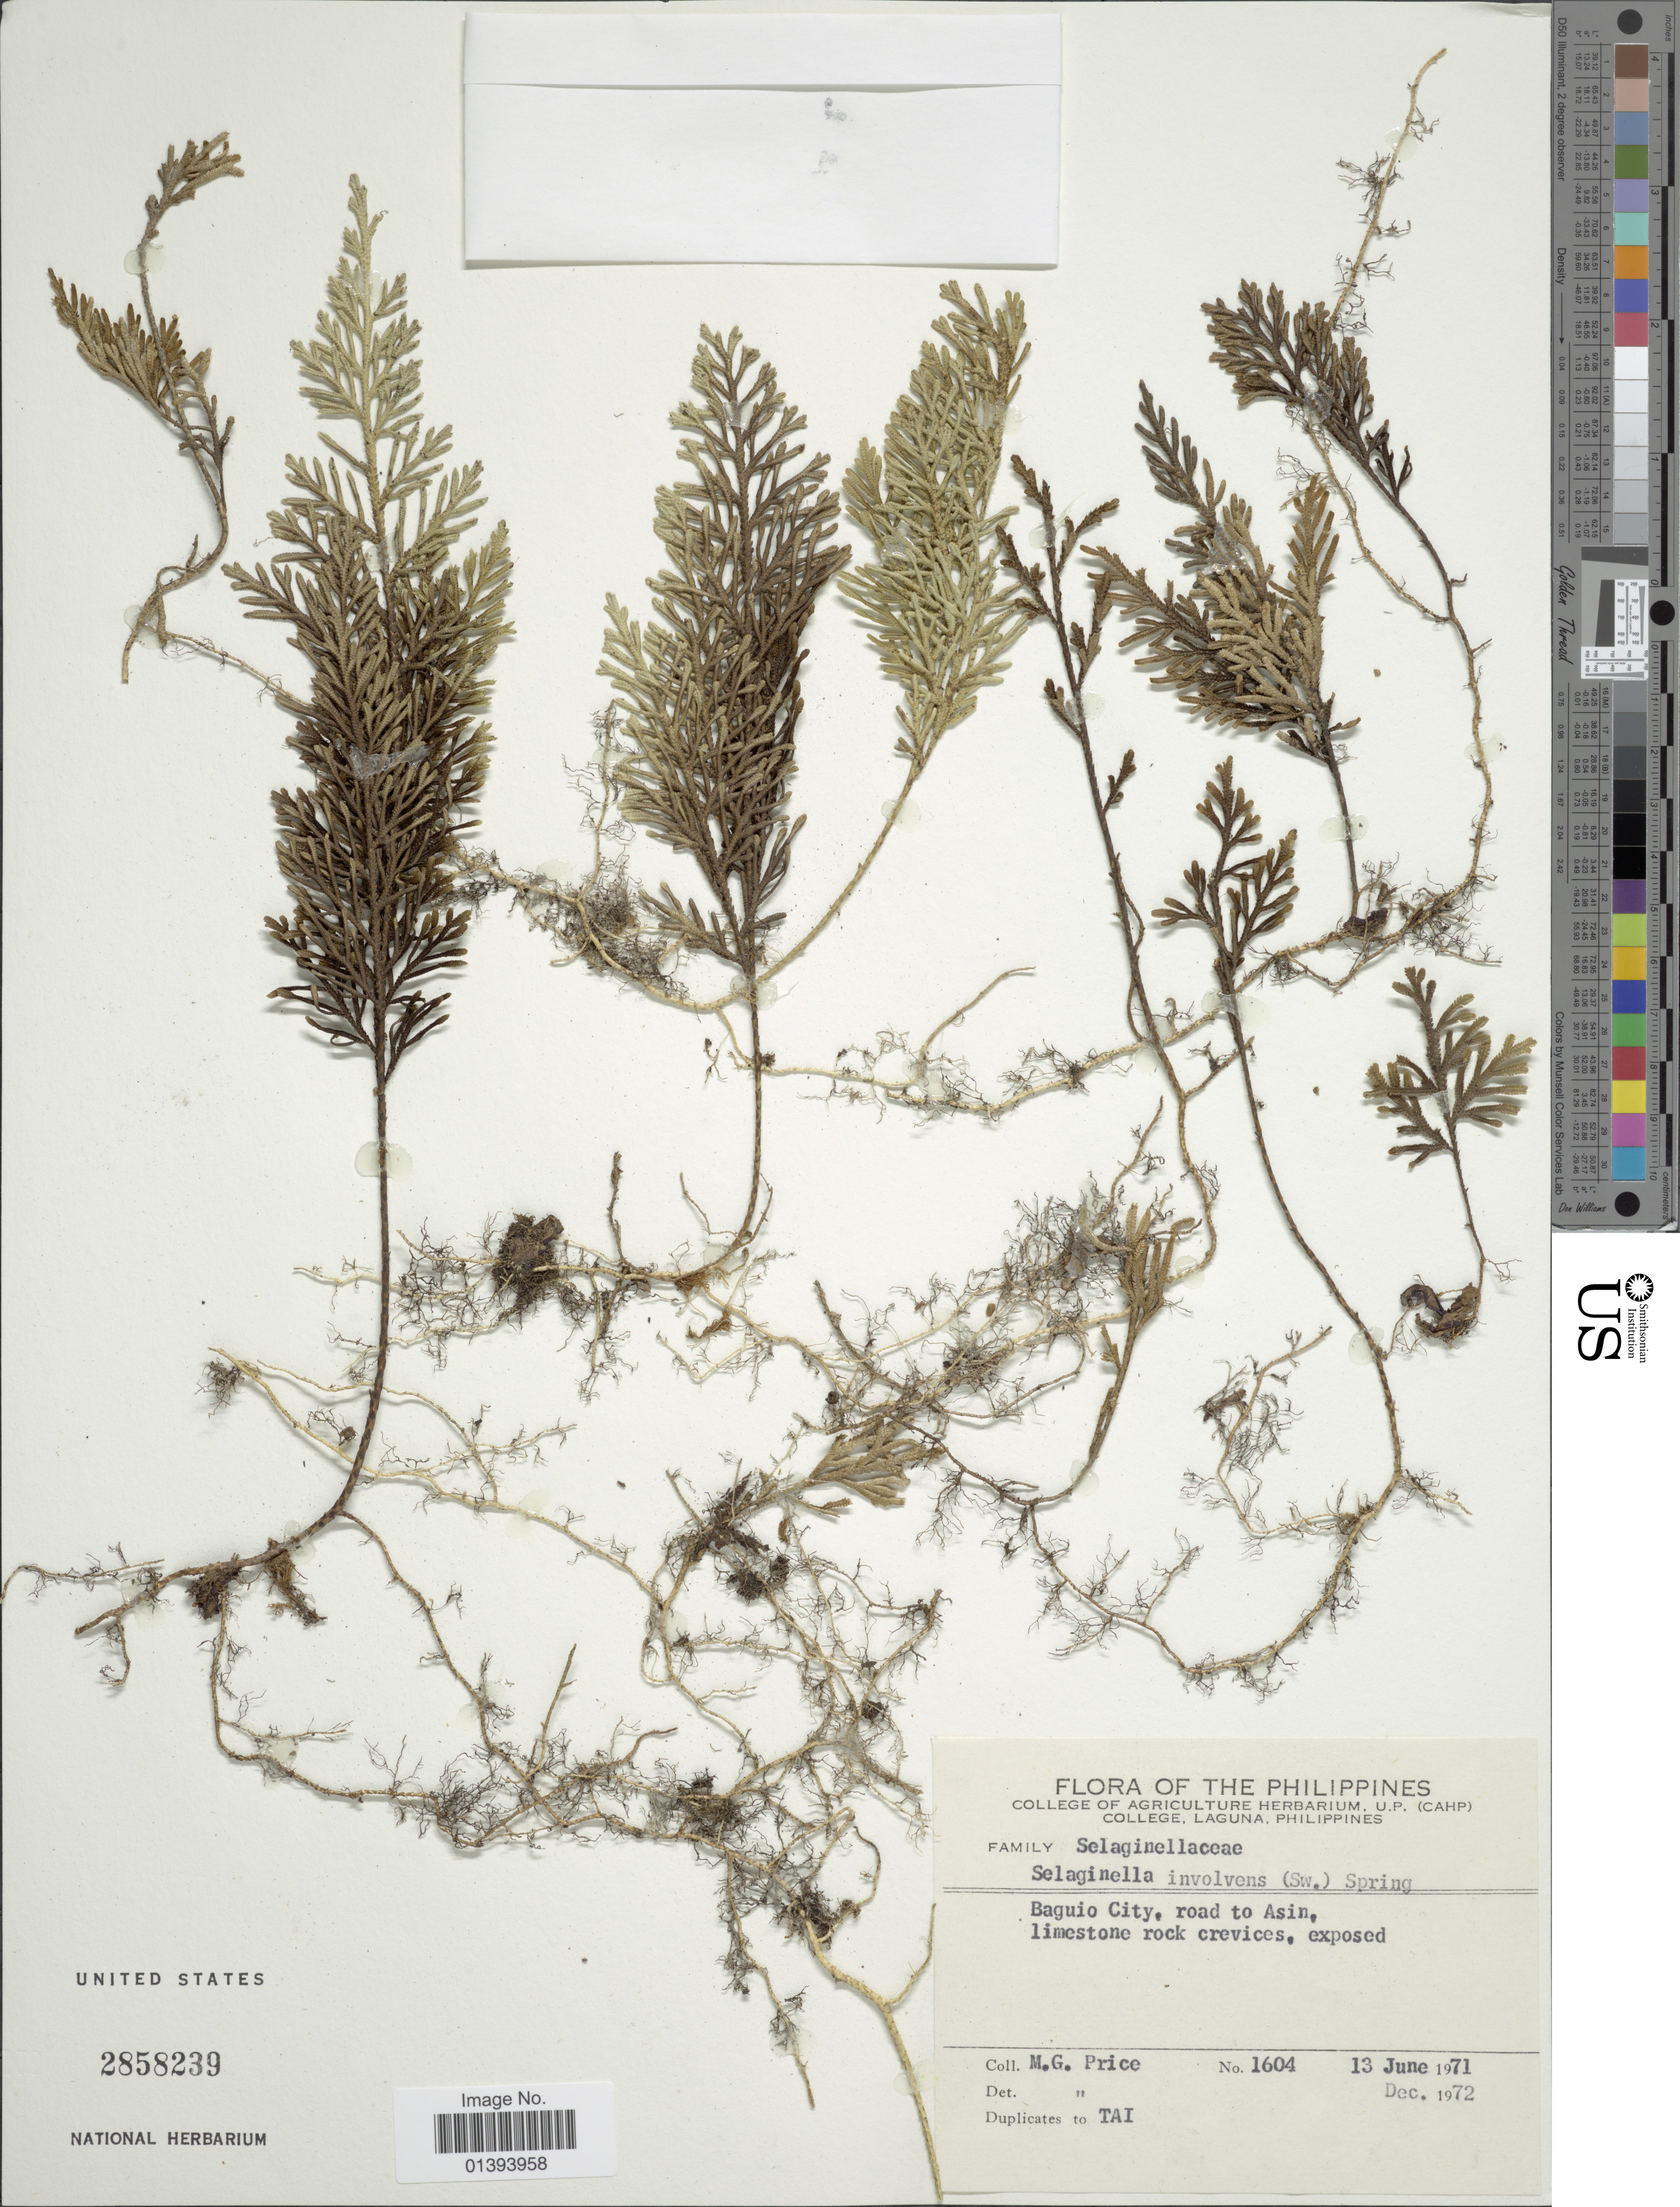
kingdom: Plantae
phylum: Tracheophyta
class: Lycopodiopsida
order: Selaginellales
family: Selaginellaceae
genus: Selaginella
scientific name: Selaginella involvens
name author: (Sw.) Spring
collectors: M. G. Price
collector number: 1604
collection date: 1971-06-13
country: Philippines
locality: Baguio City, road to Asin, limeston rock crevices, exposed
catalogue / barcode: US 2858239